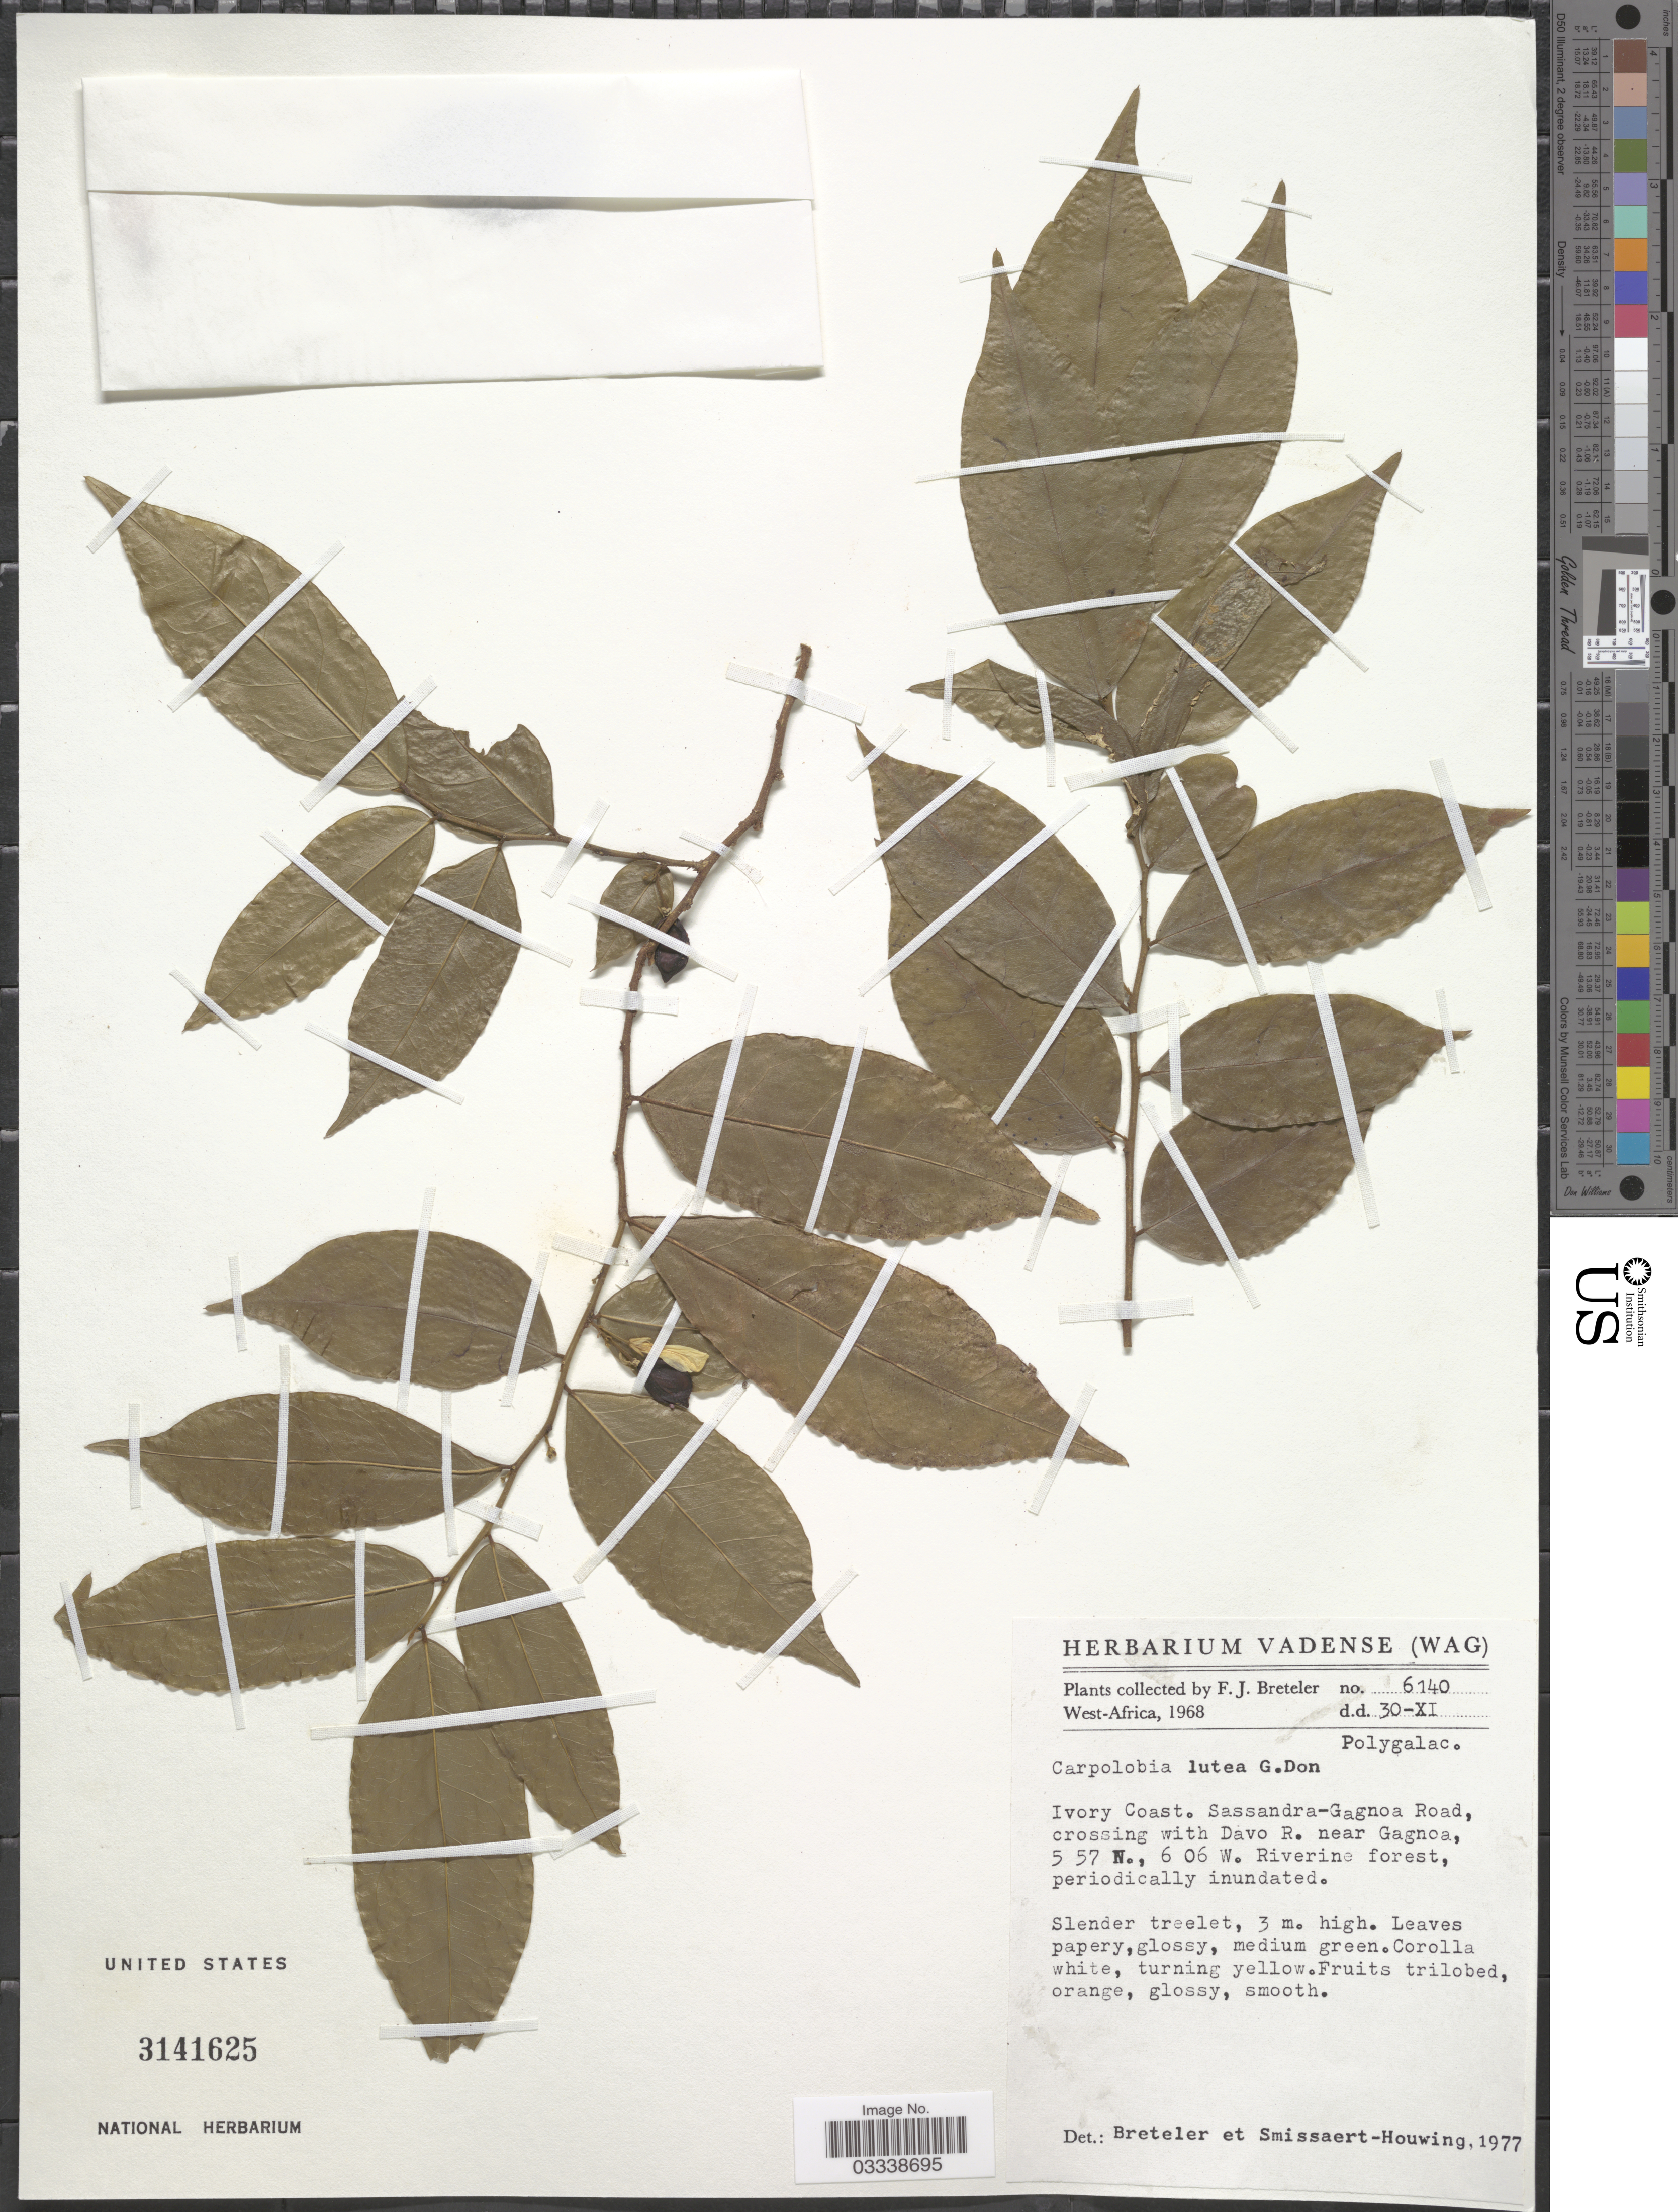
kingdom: Plantae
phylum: Tracheophyta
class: Magnoliopsida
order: Fabales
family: Polygalaceae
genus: Carpolobia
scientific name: Carpolobia lutea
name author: G. Don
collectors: F. J. Breteler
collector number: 6140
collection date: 1968-11-30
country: Ivory Coast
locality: Sassandra-Gagnoa Road, crossing with Davo R. near Gagnoa, Riverine forest.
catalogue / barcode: US 3141625